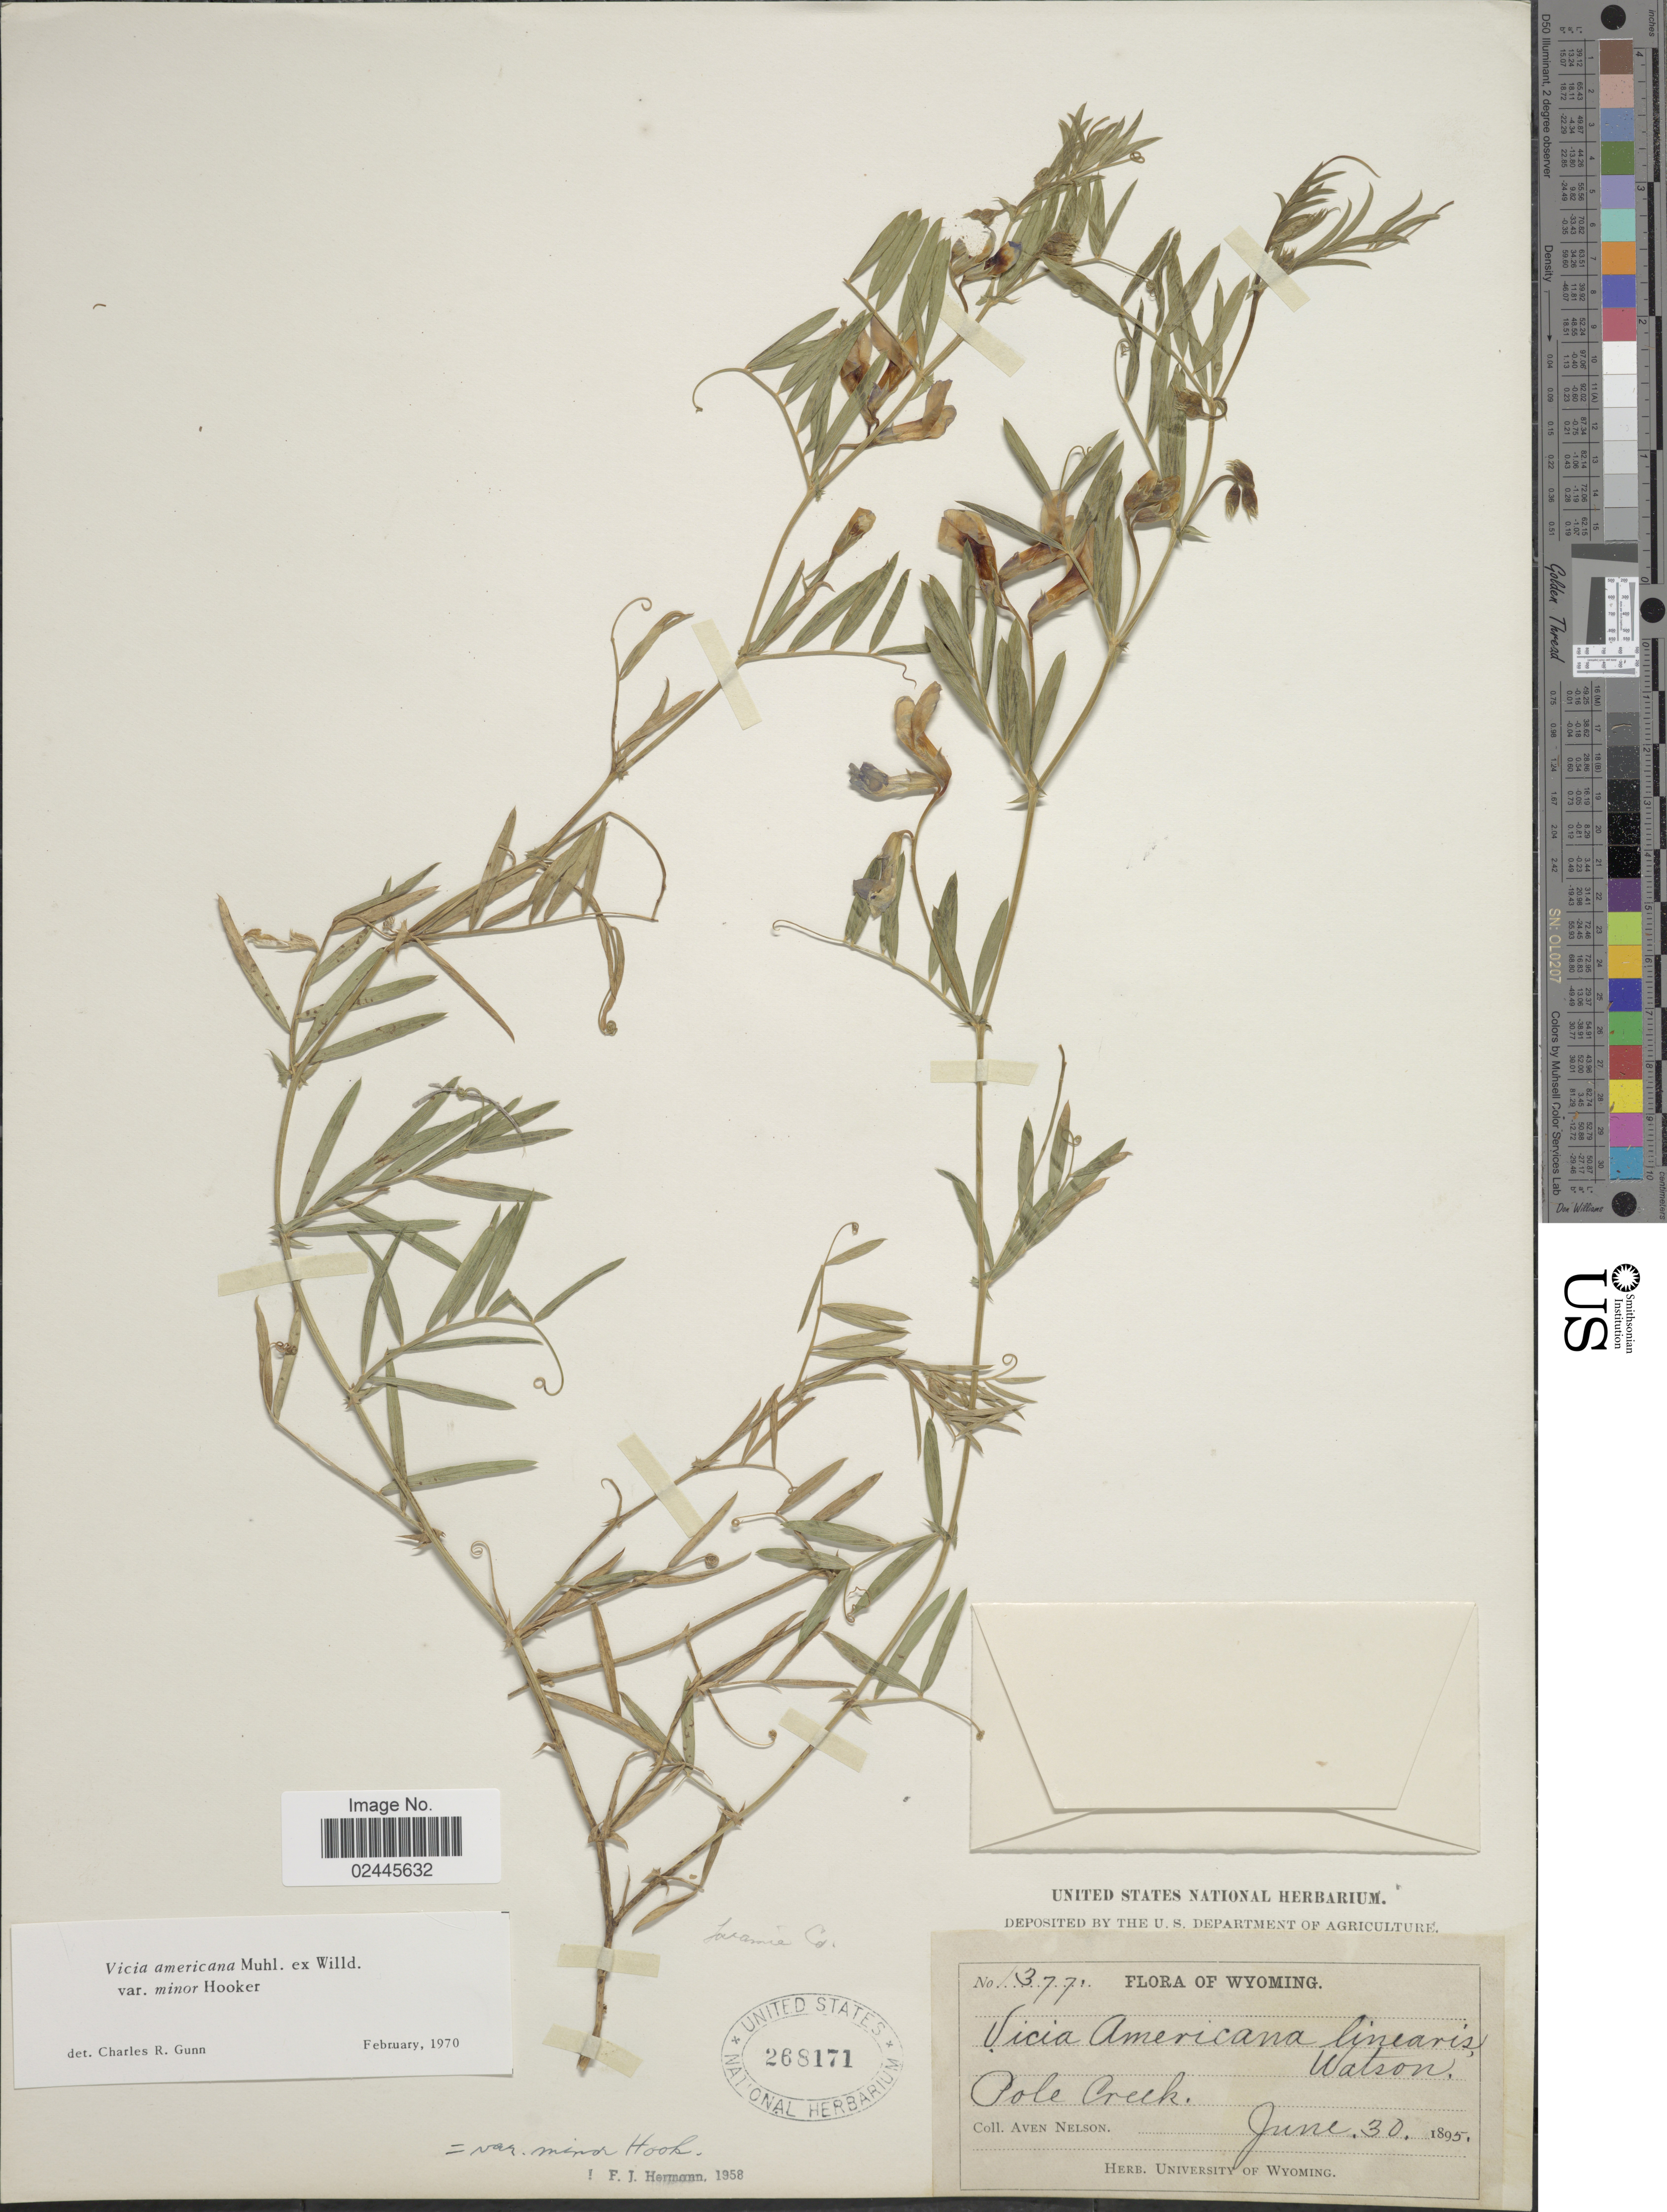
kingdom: Plantae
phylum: Tracheophyta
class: Magnoliopsida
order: Fabales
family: Fabaceae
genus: Vicia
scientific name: Vicia americana var. minor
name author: Hook.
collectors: A. Nelson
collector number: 1377*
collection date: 1895-06-30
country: United States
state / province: Wyoming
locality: Pole Creek.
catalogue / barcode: US 268171